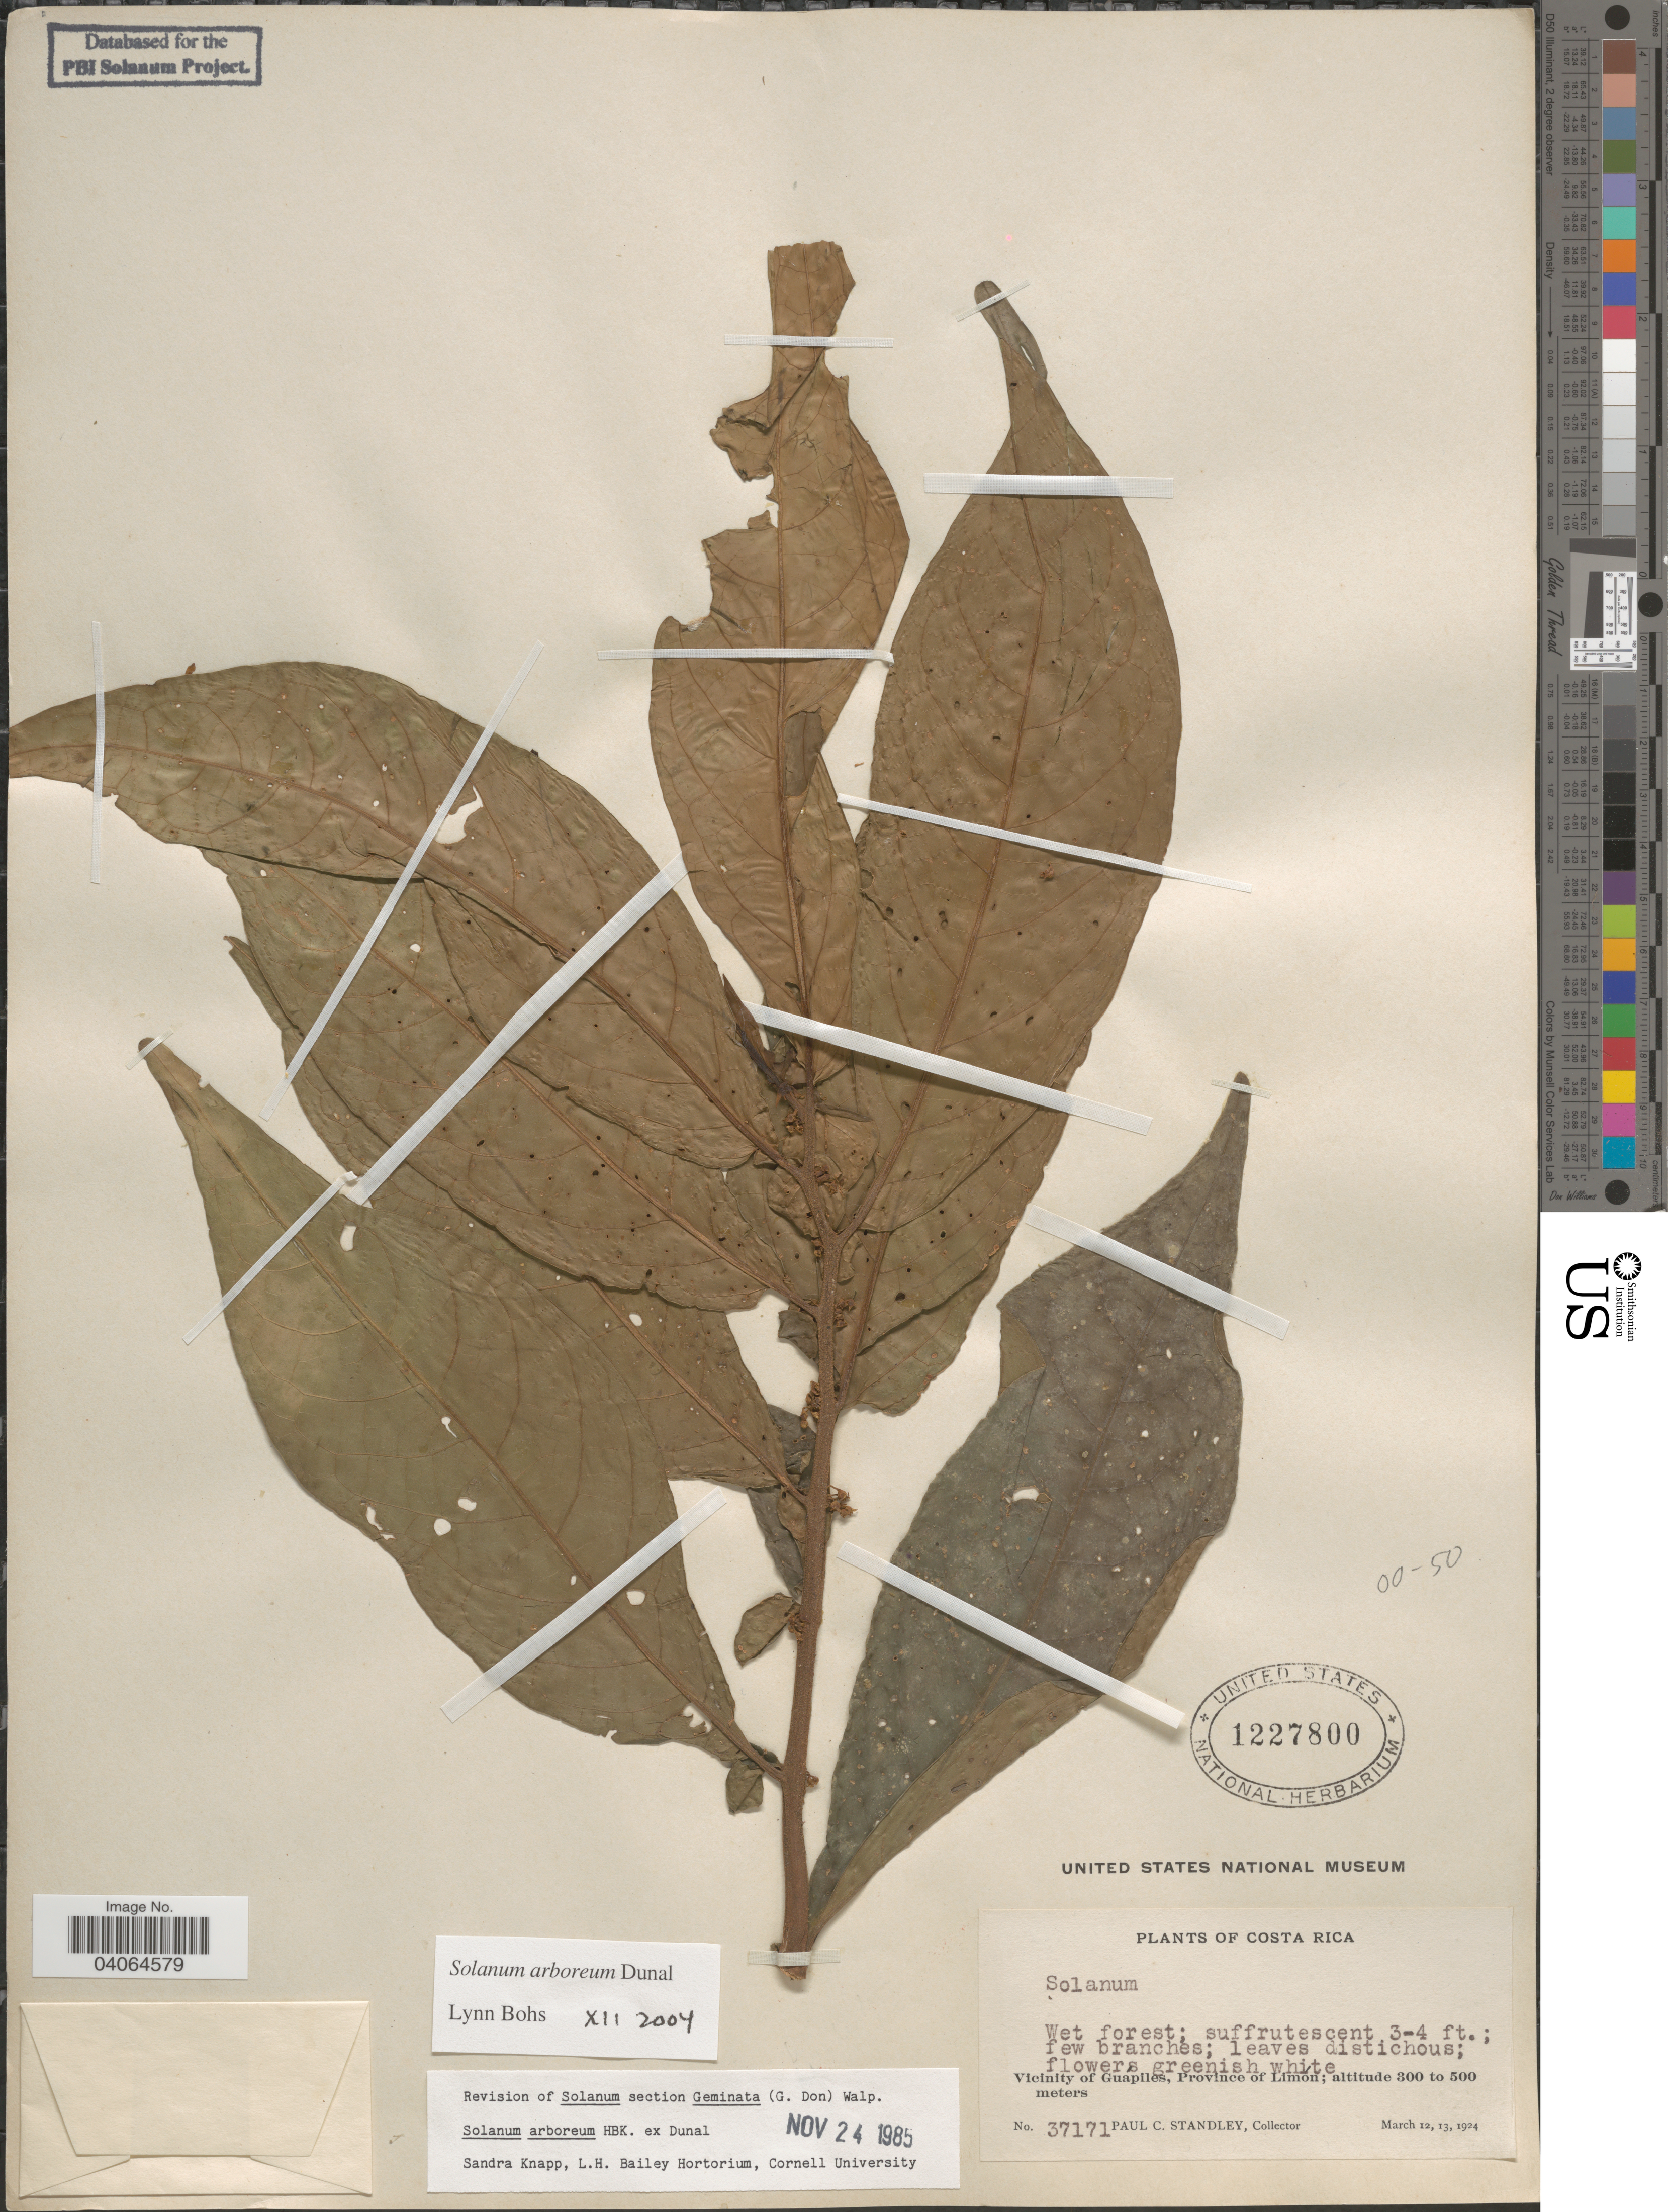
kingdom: Plantae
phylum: Tracheophyta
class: Magnoliopsida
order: Solanales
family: Solanaceae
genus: Solanum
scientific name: Solanum arboreum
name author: Dunal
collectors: P. C. Standley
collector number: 37171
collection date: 1924-03-12/1924-03-13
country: Costa Rica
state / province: Limón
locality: Vicinity of Guapiles.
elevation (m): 300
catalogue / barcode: US 1227800